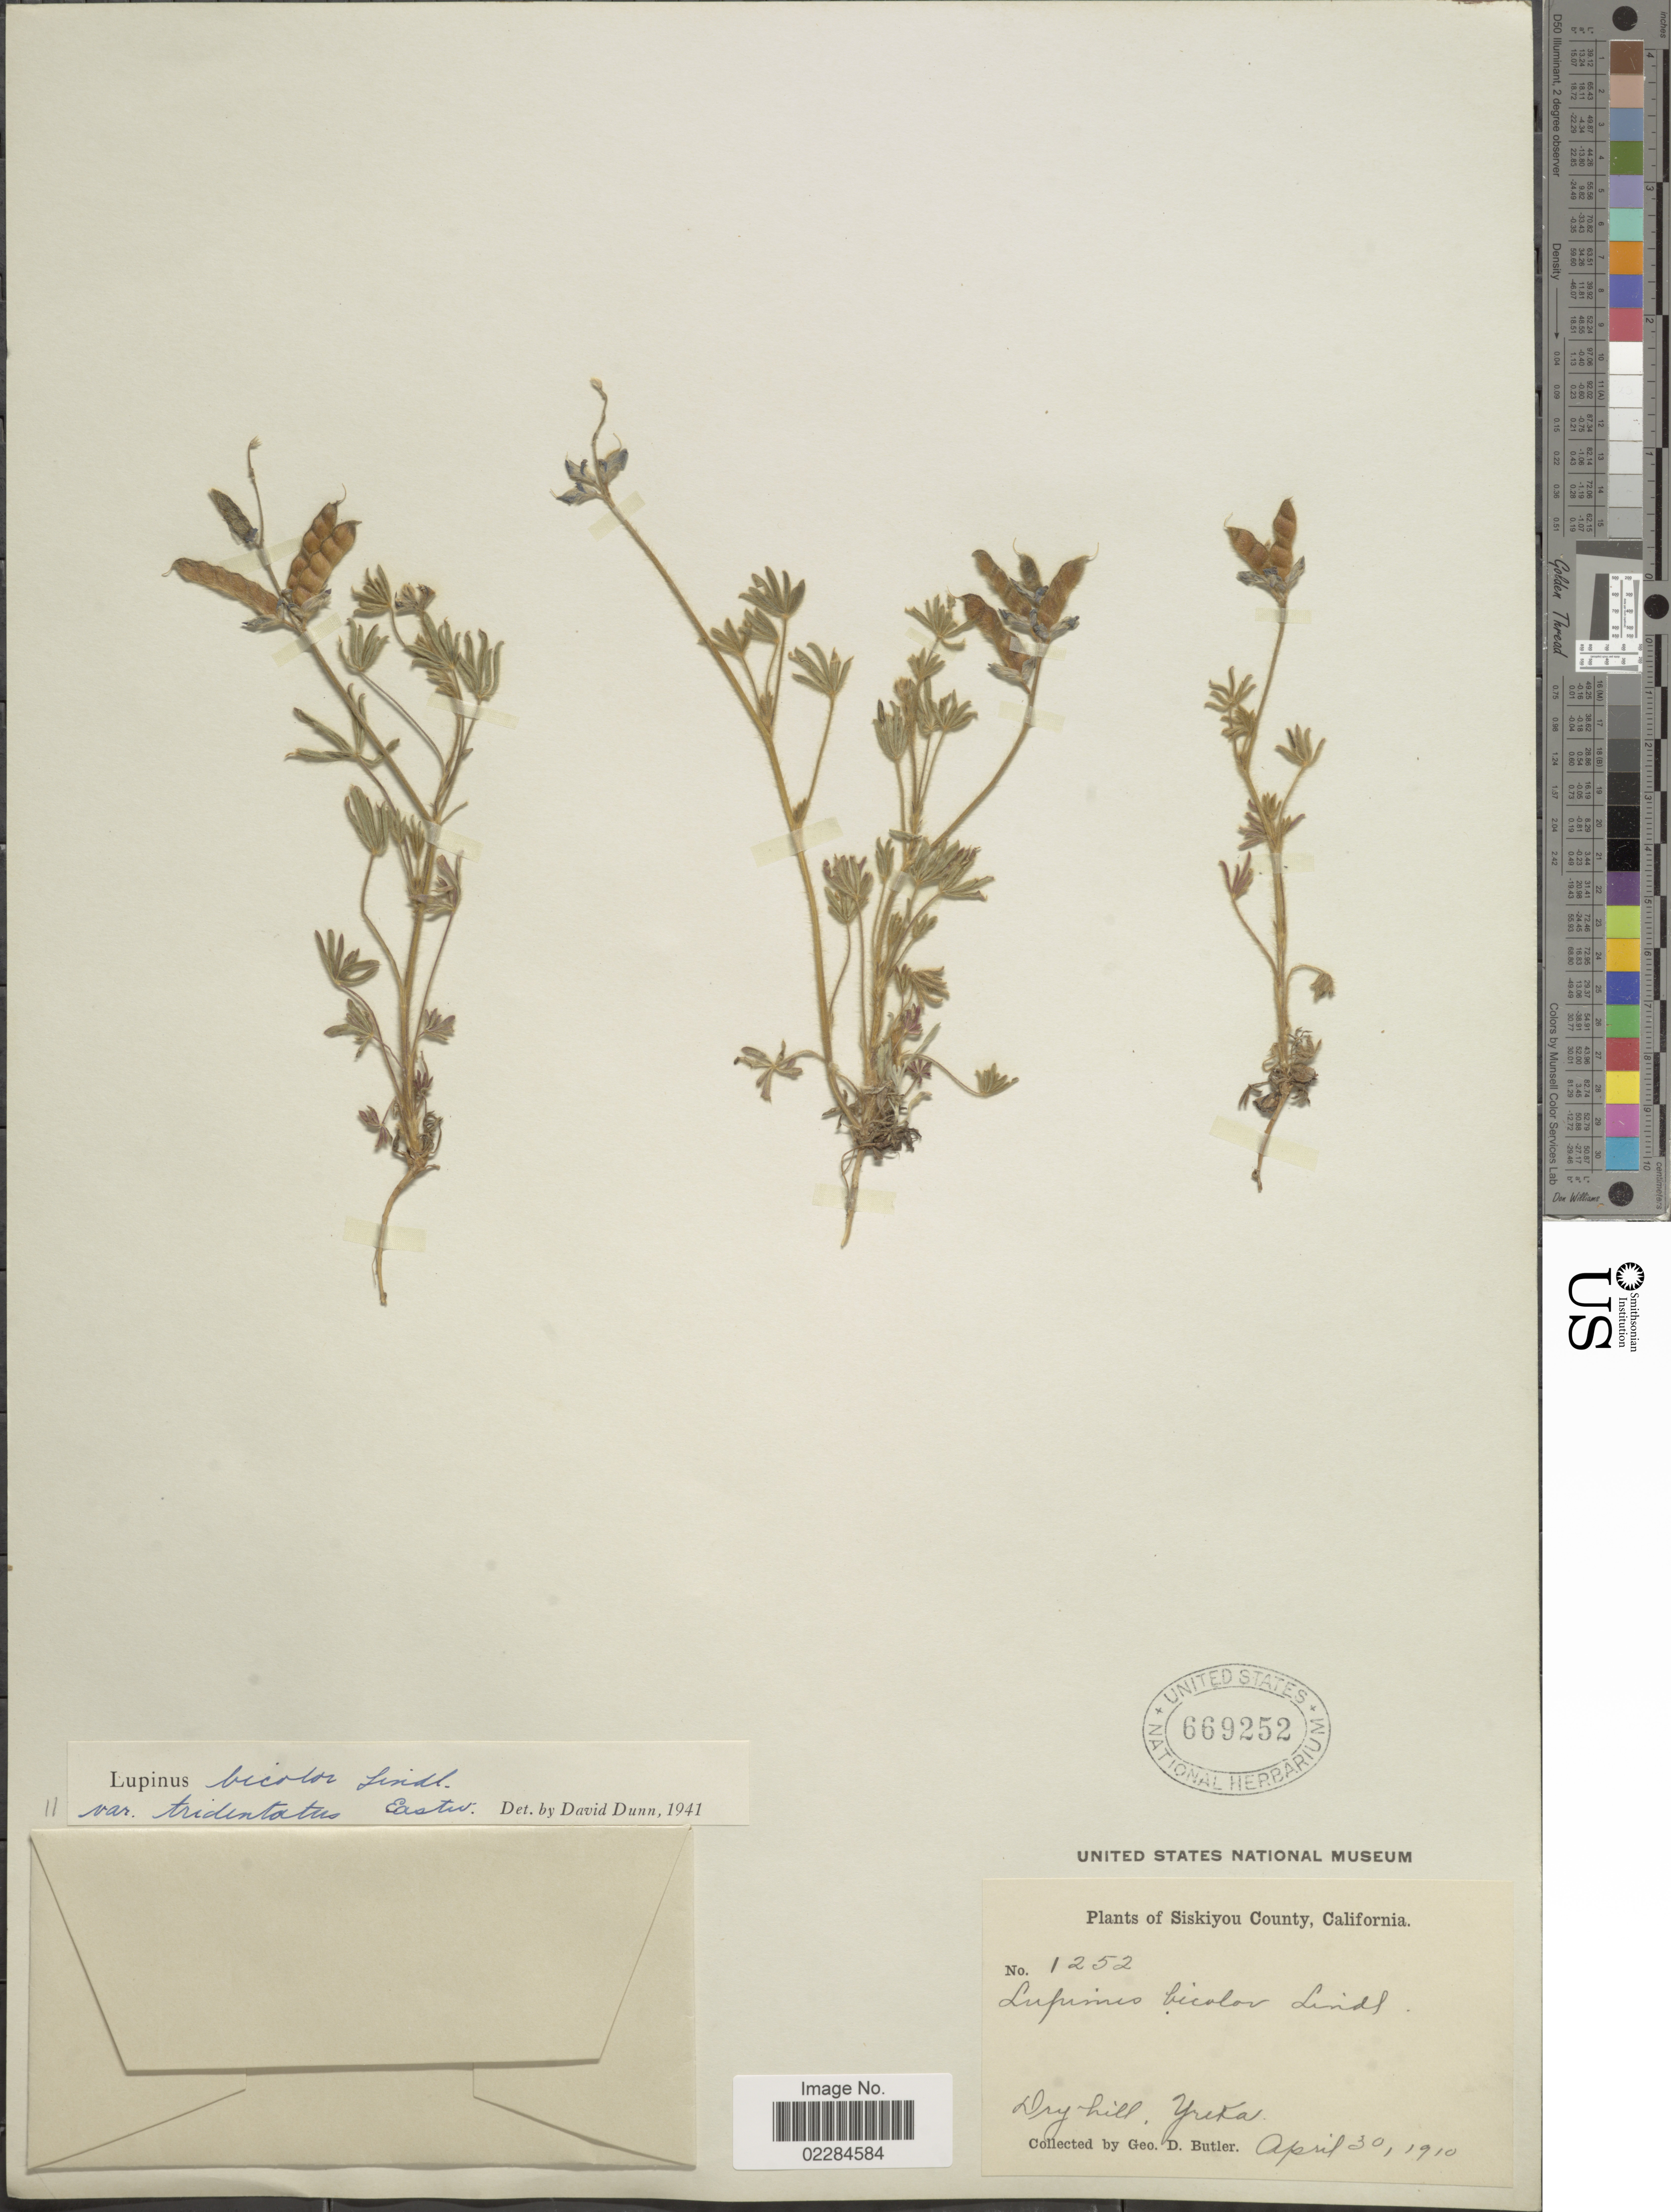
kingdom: Plantae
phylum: Tracheophyta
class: Magnoliopsida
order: Fabales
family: Fabaceae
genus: Lupinus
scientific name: Lupinus bicolor var. tridentatus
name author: Lindl.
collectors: G. D. Butler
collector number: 1252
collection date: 1910-04-30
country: United States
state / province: California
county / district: Siskiyou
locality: Siskiyou Co. Dry hill, Yreka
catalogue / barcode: US 669252